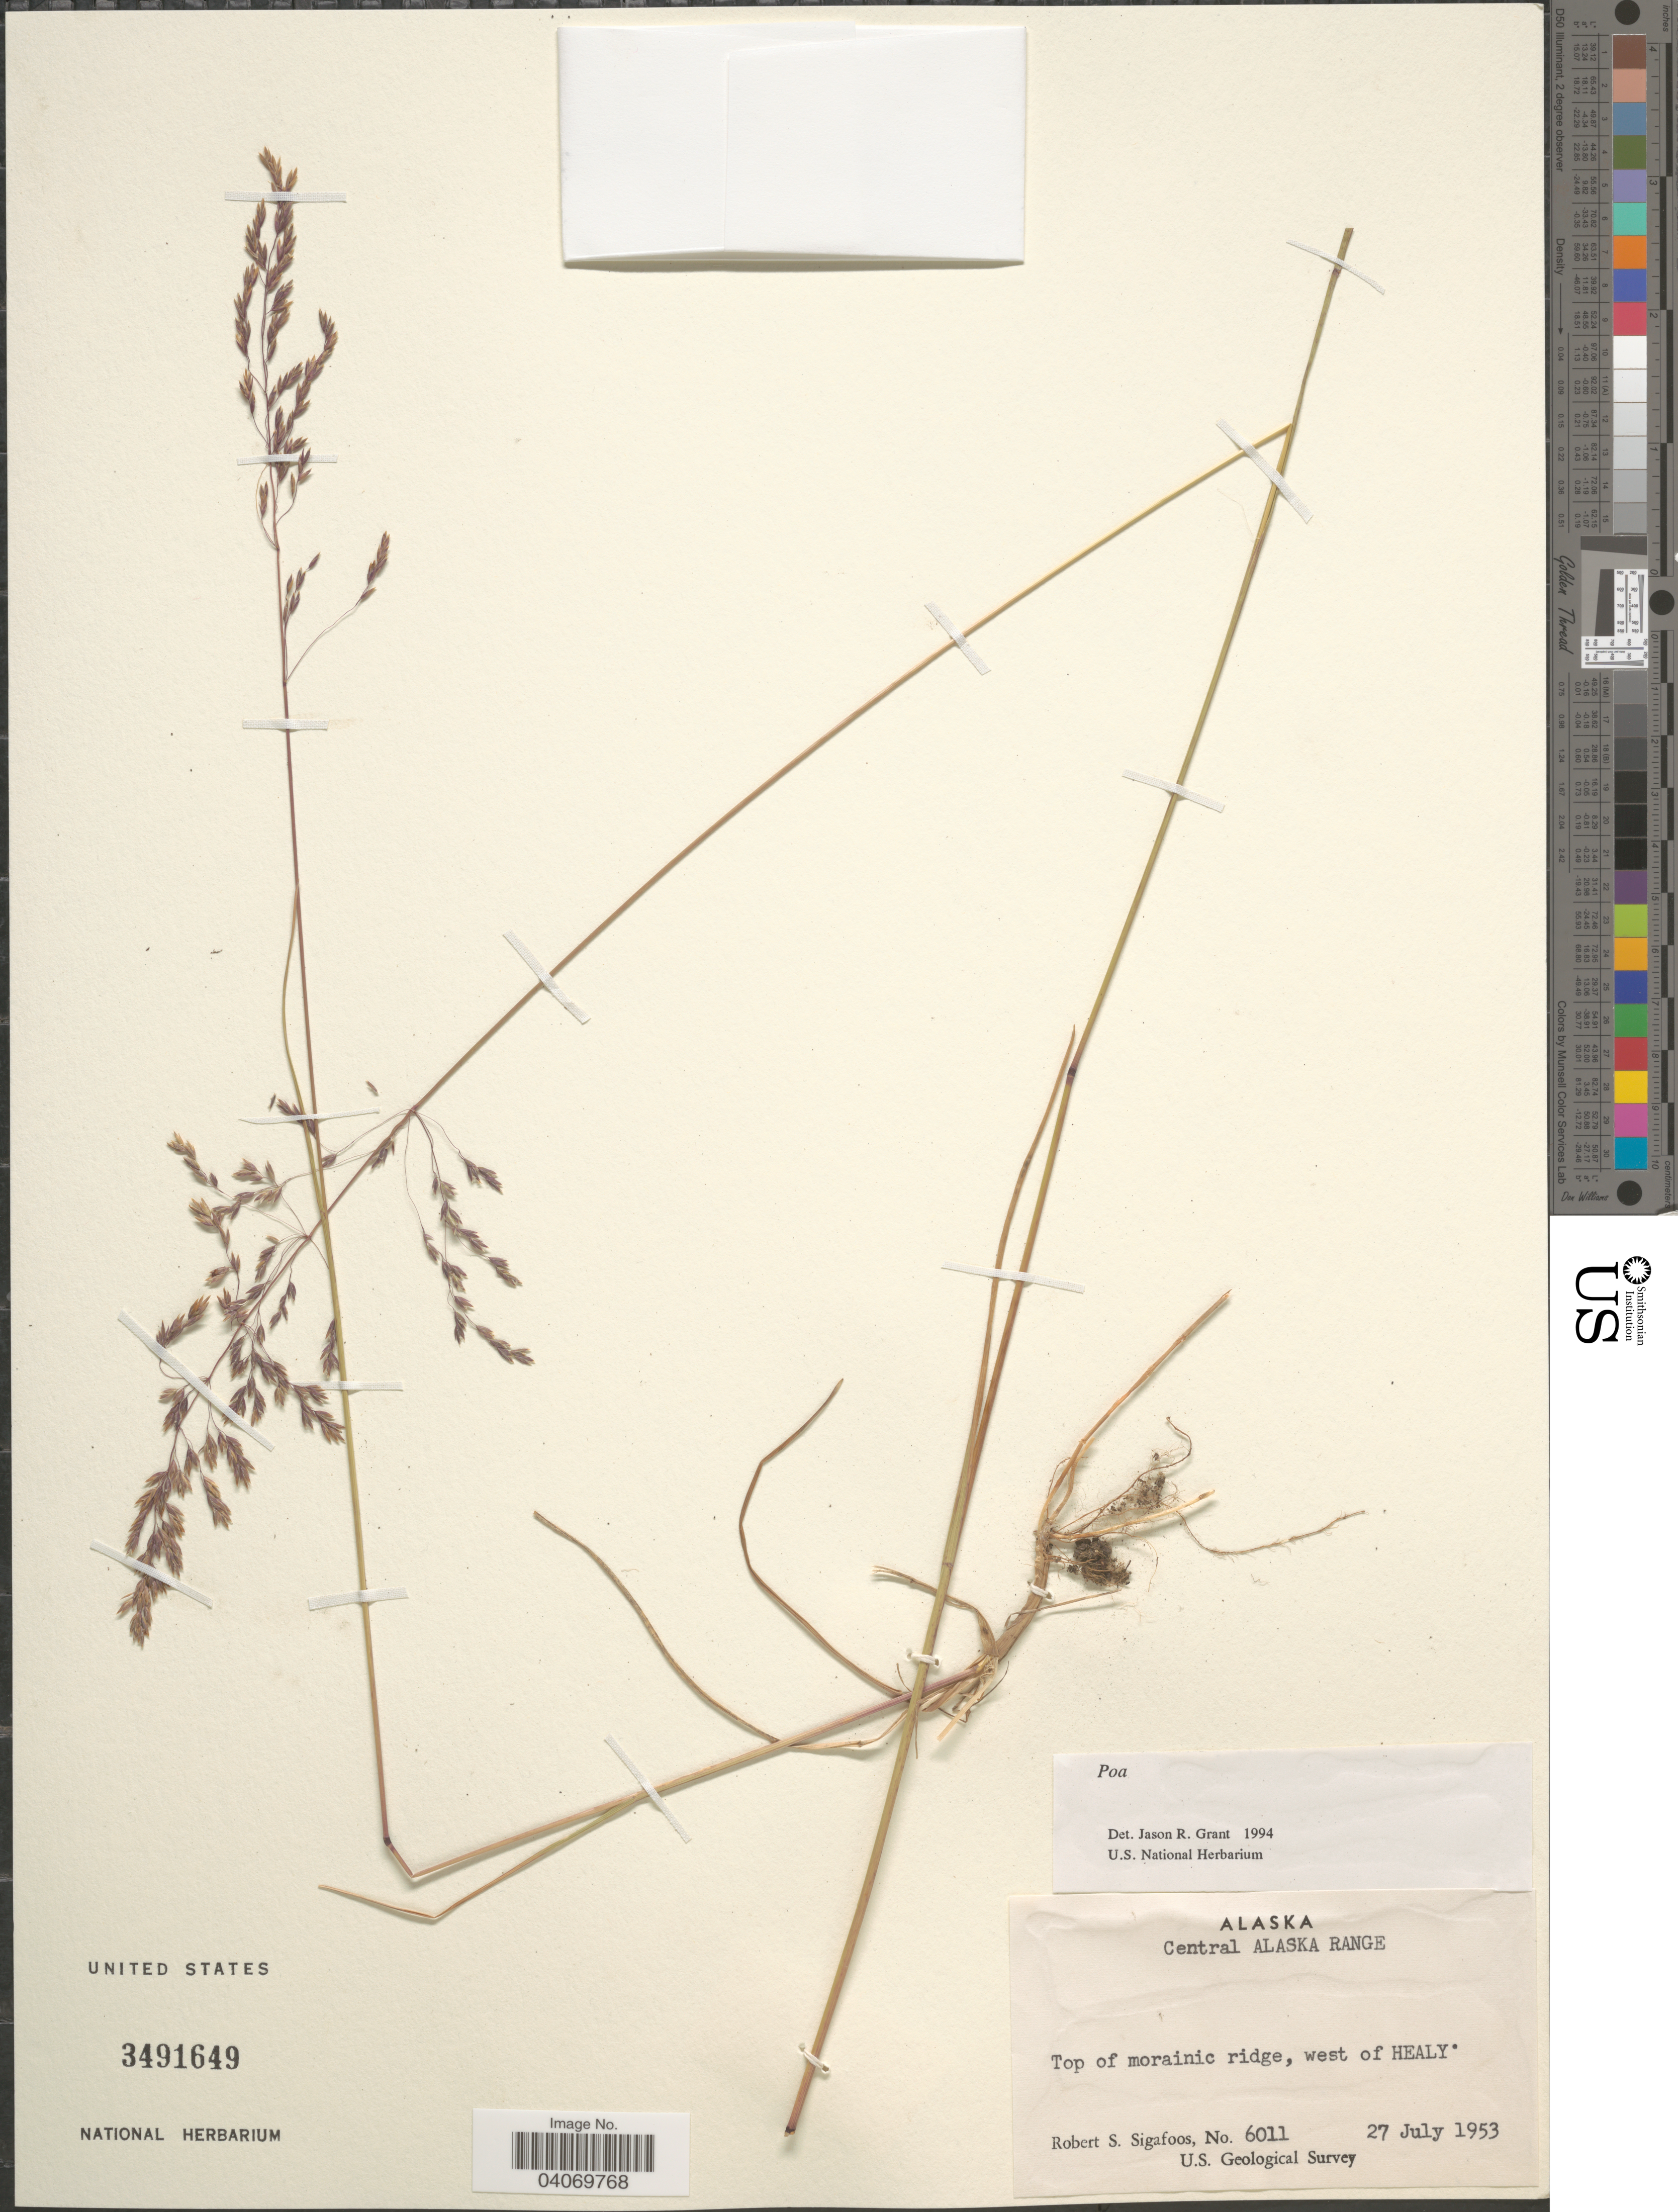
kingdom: Plantae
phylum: Tracheophyta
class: Liliopsida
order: Poales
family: Poaceae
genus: Poa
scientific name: Poa sp.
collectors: R. Sigafoos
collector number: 6011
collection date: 1953-07-27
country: United States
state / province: Alaska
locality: Central Alaska Range.Top of morainic ridge, west of Healy. U.S. Geological Survey.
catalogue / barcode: US 3491649